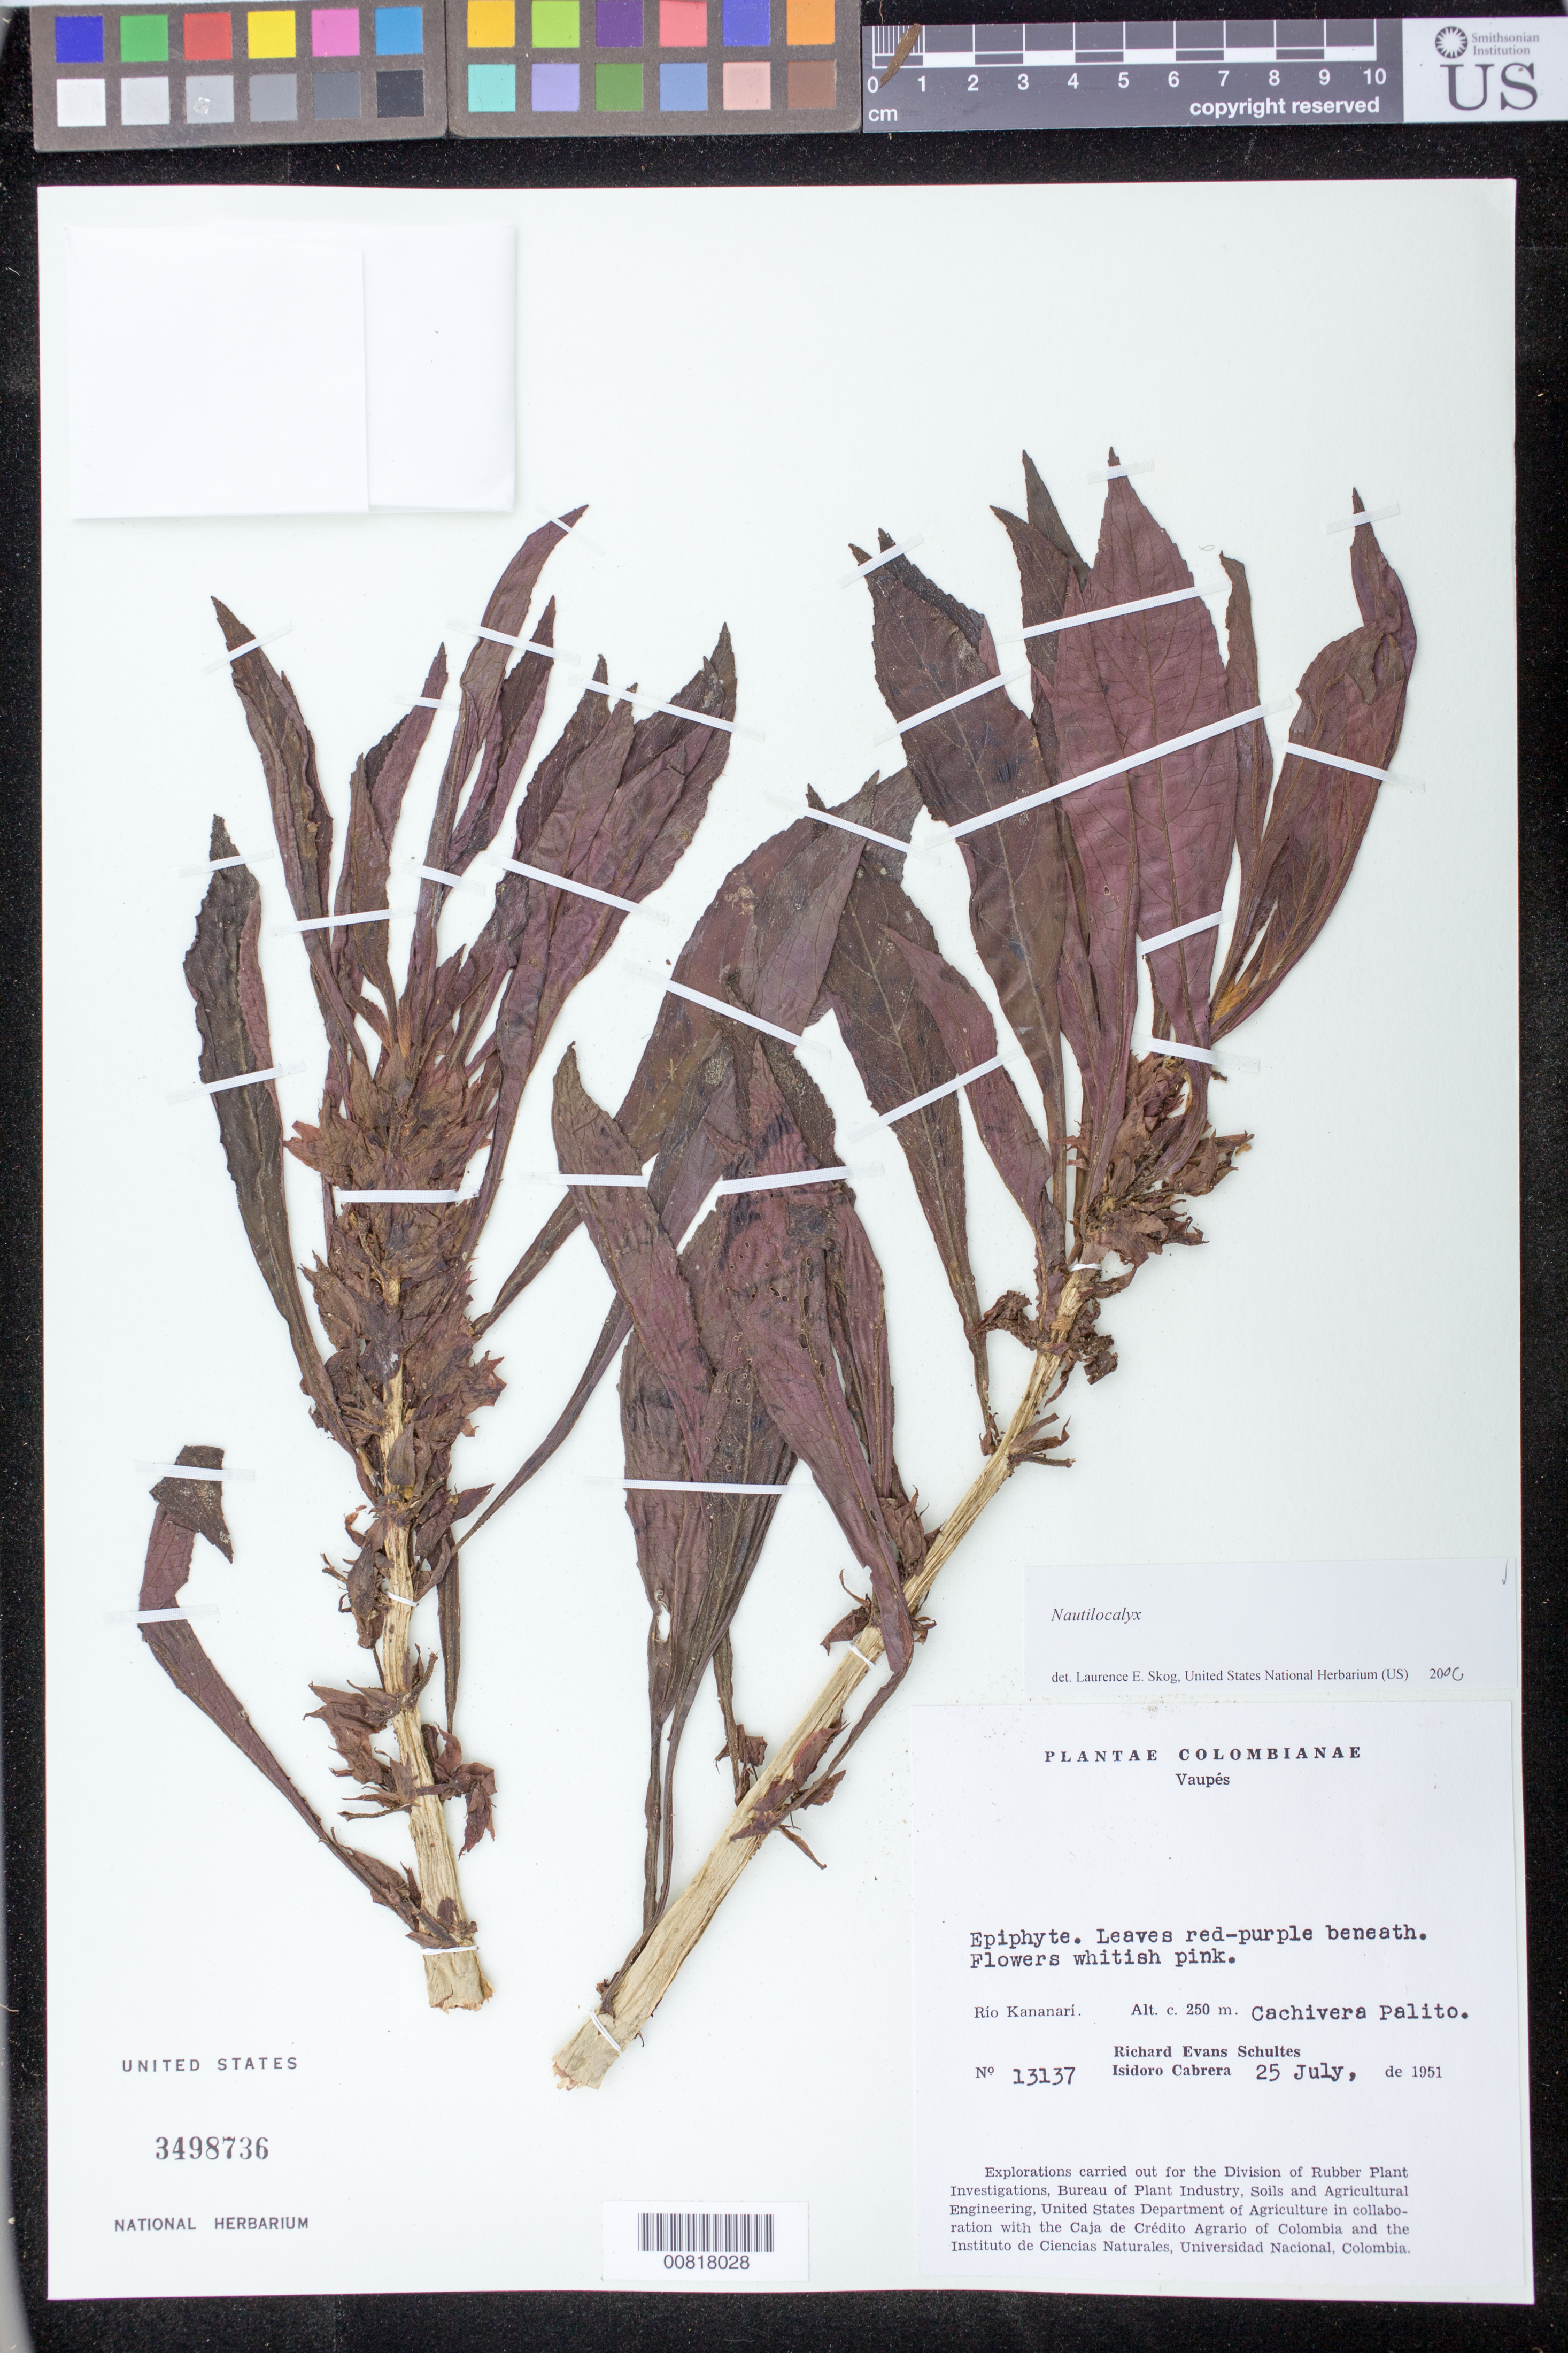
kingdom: Plantae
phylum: Tracheophyta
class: Magnoliopsida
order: Lamiales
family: Gesneriaceae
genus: Nautilocalyx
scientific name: Nautilocalyx sp.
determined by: Skog, Laurence E.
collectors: R. E. Schultes & I. Cabrera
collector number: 13137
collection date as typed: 25 Jul 1951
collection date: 1951-07-25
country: Colombia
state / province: Vaupés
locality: Rio Kananari, Cachivera Palito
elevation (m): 250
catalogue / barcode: US 3498736